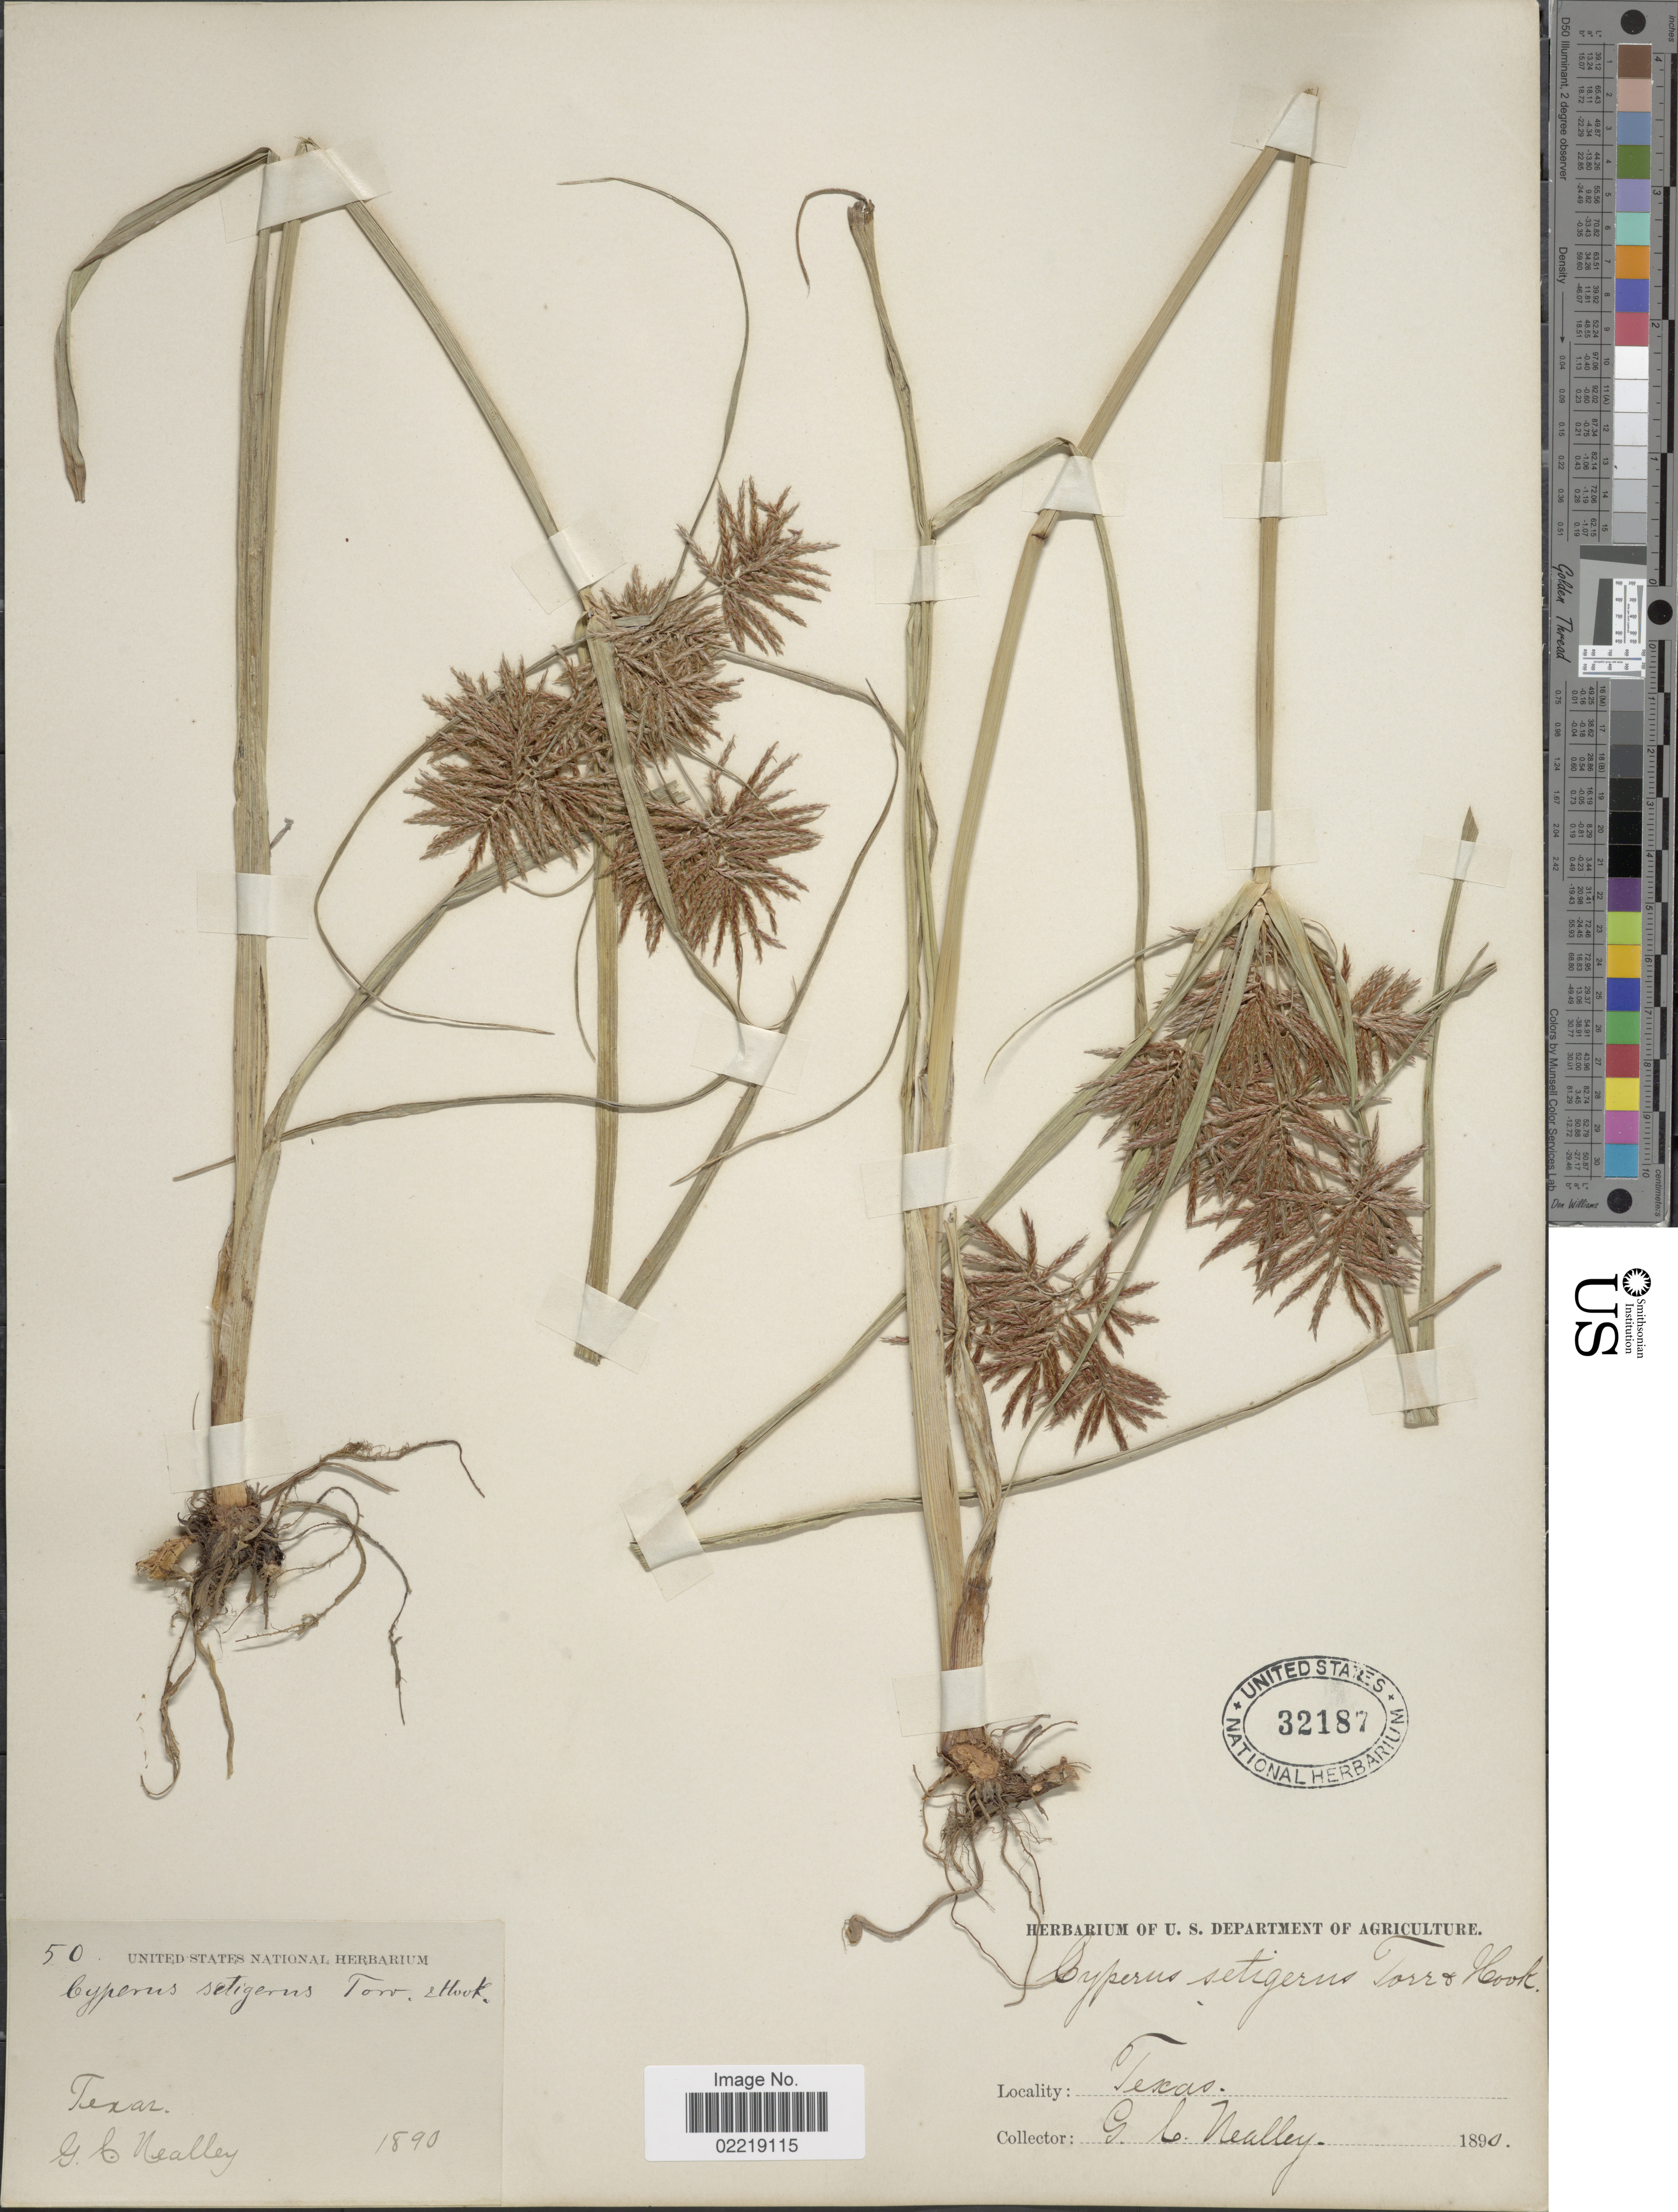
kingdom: Plantae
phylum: Tracheophyta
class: Liliopsida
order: Poales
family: Cyperaceae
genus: Cyperus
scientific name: Cyperus setigerus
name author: Torr. & Hook.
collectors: G. C. Nealley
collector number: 50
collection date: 1890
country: United States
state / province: Texas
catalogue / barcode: US 32187